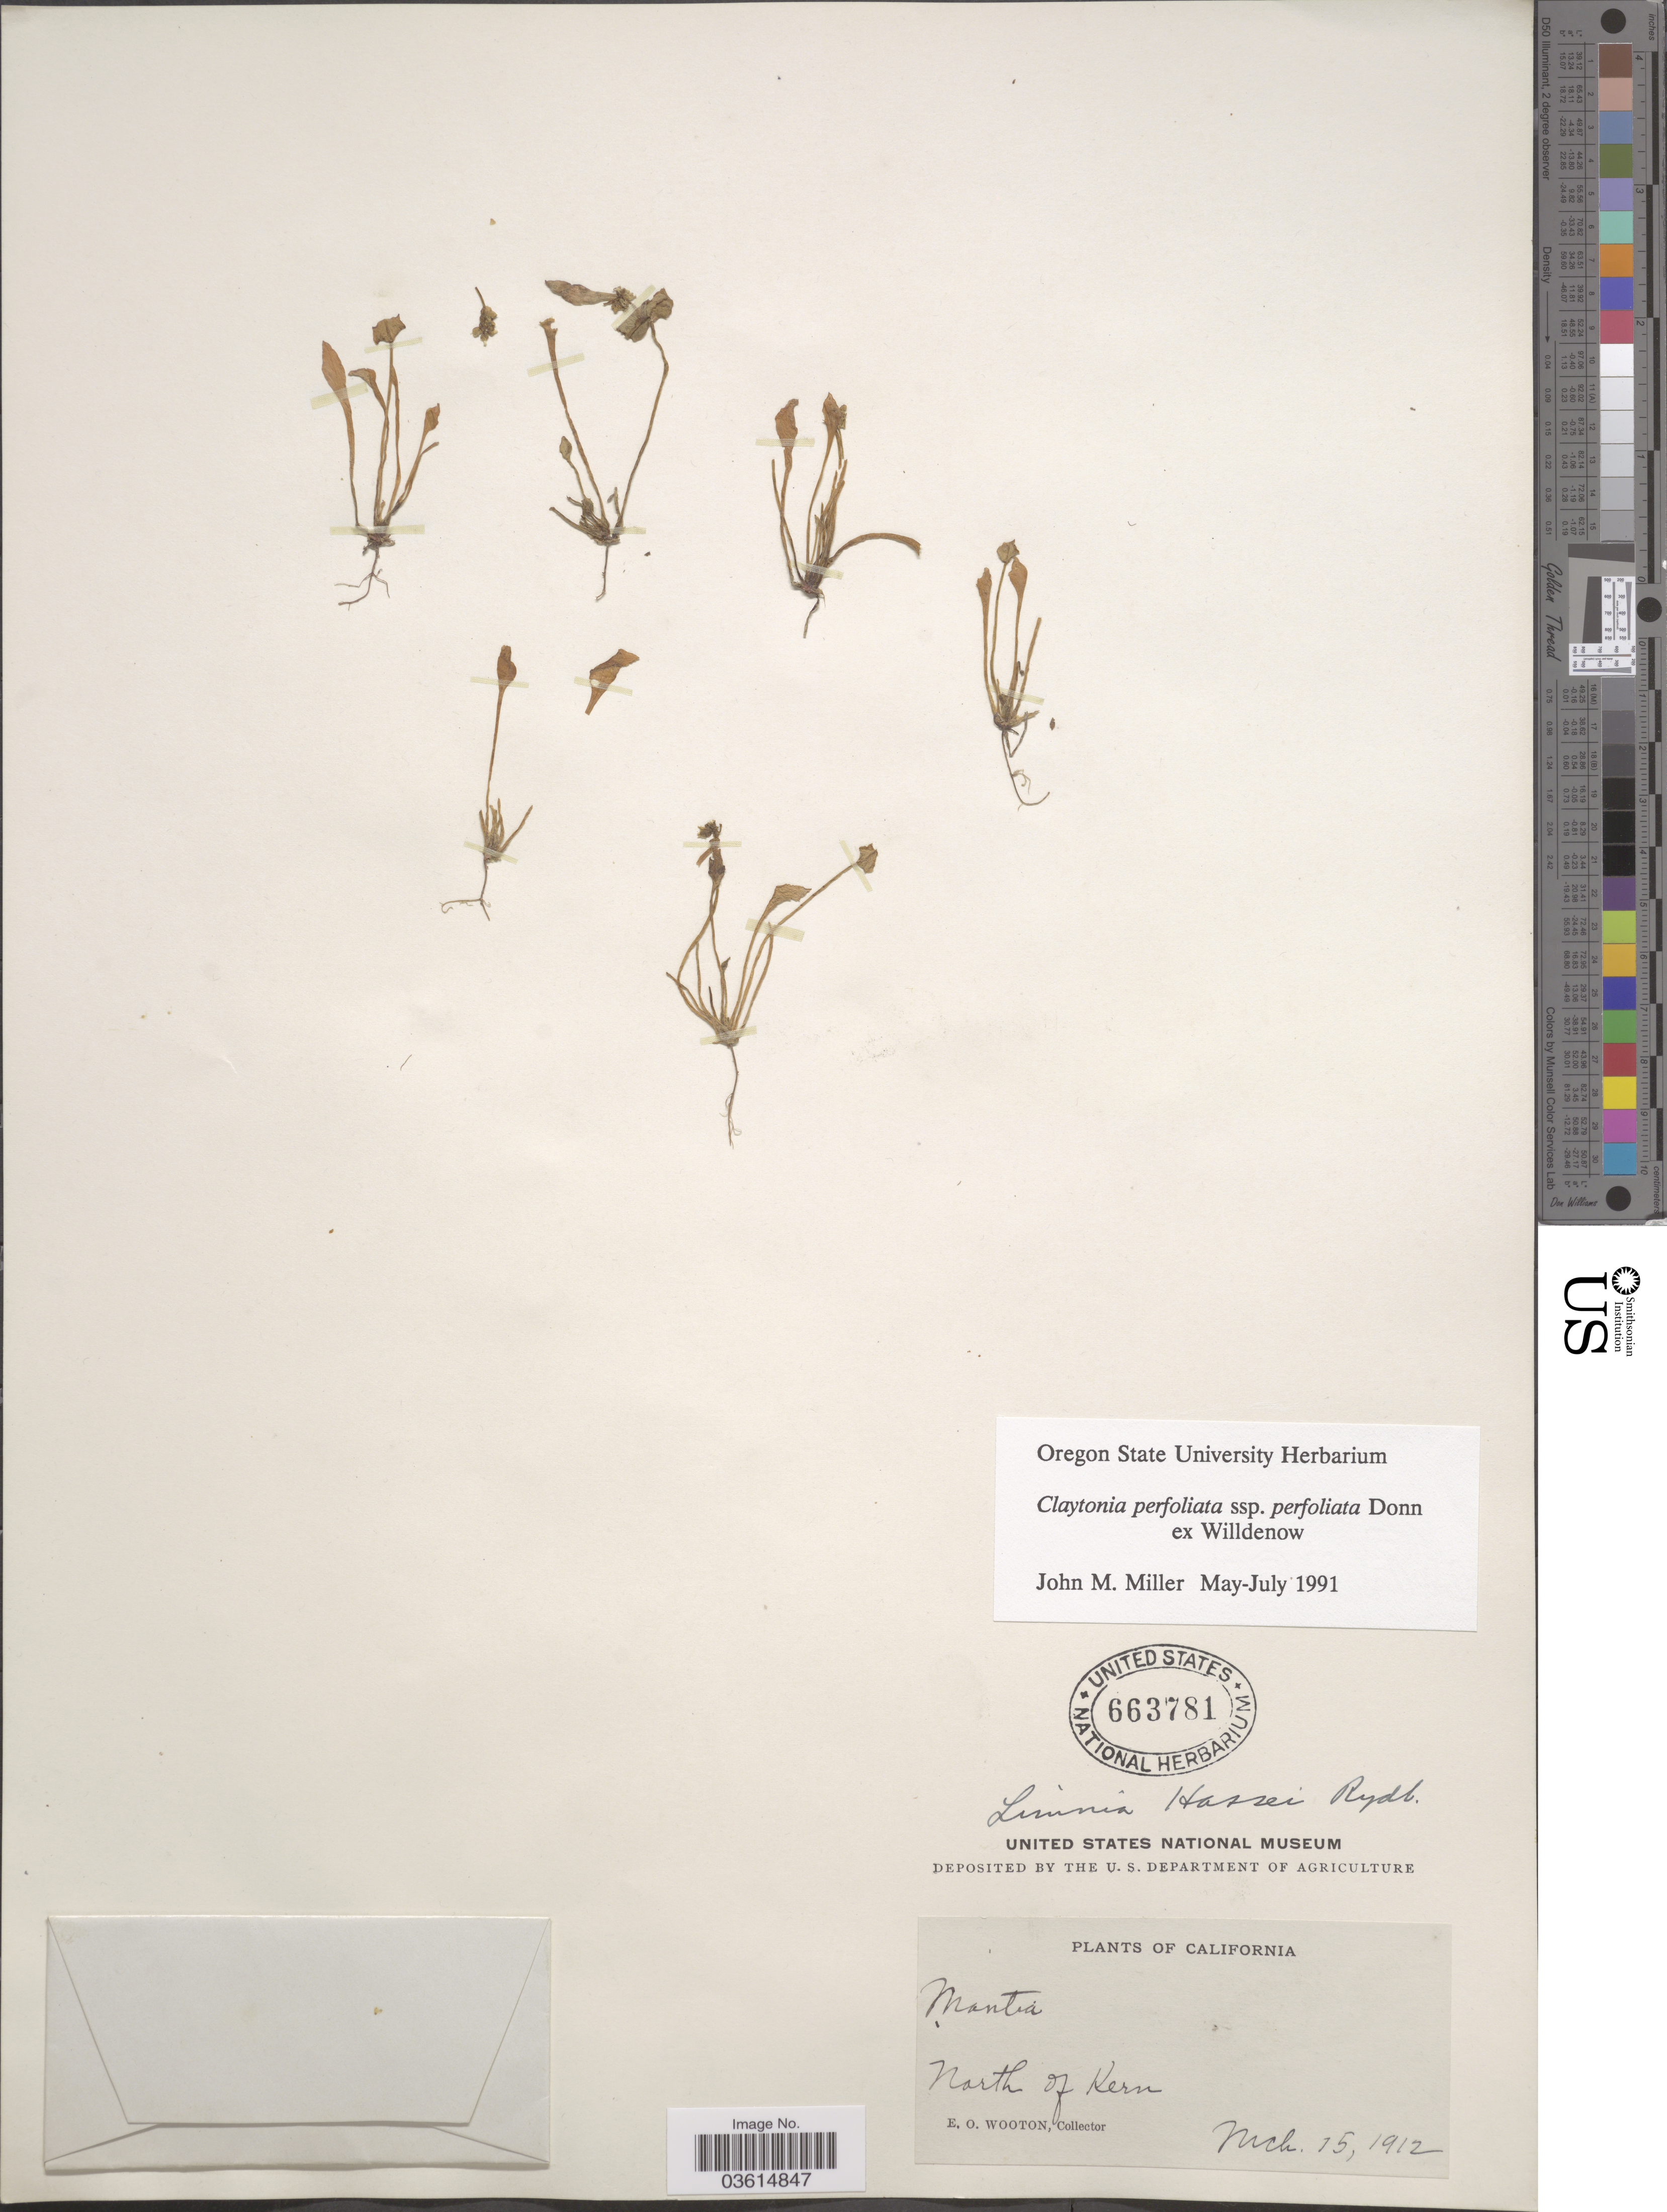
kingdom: Plantae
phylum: Tracheophyta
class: Magnoliopsida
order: Caryophyllales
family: Montiaceae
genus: Claytonia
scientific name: Claytonia perfoliata subsp. perfoliata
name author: Donn ex Willd.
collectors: E. O. Wooton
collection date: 1912-03-15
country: United States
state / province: California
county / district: Kern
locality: North of Kern.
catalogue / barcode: US 663781